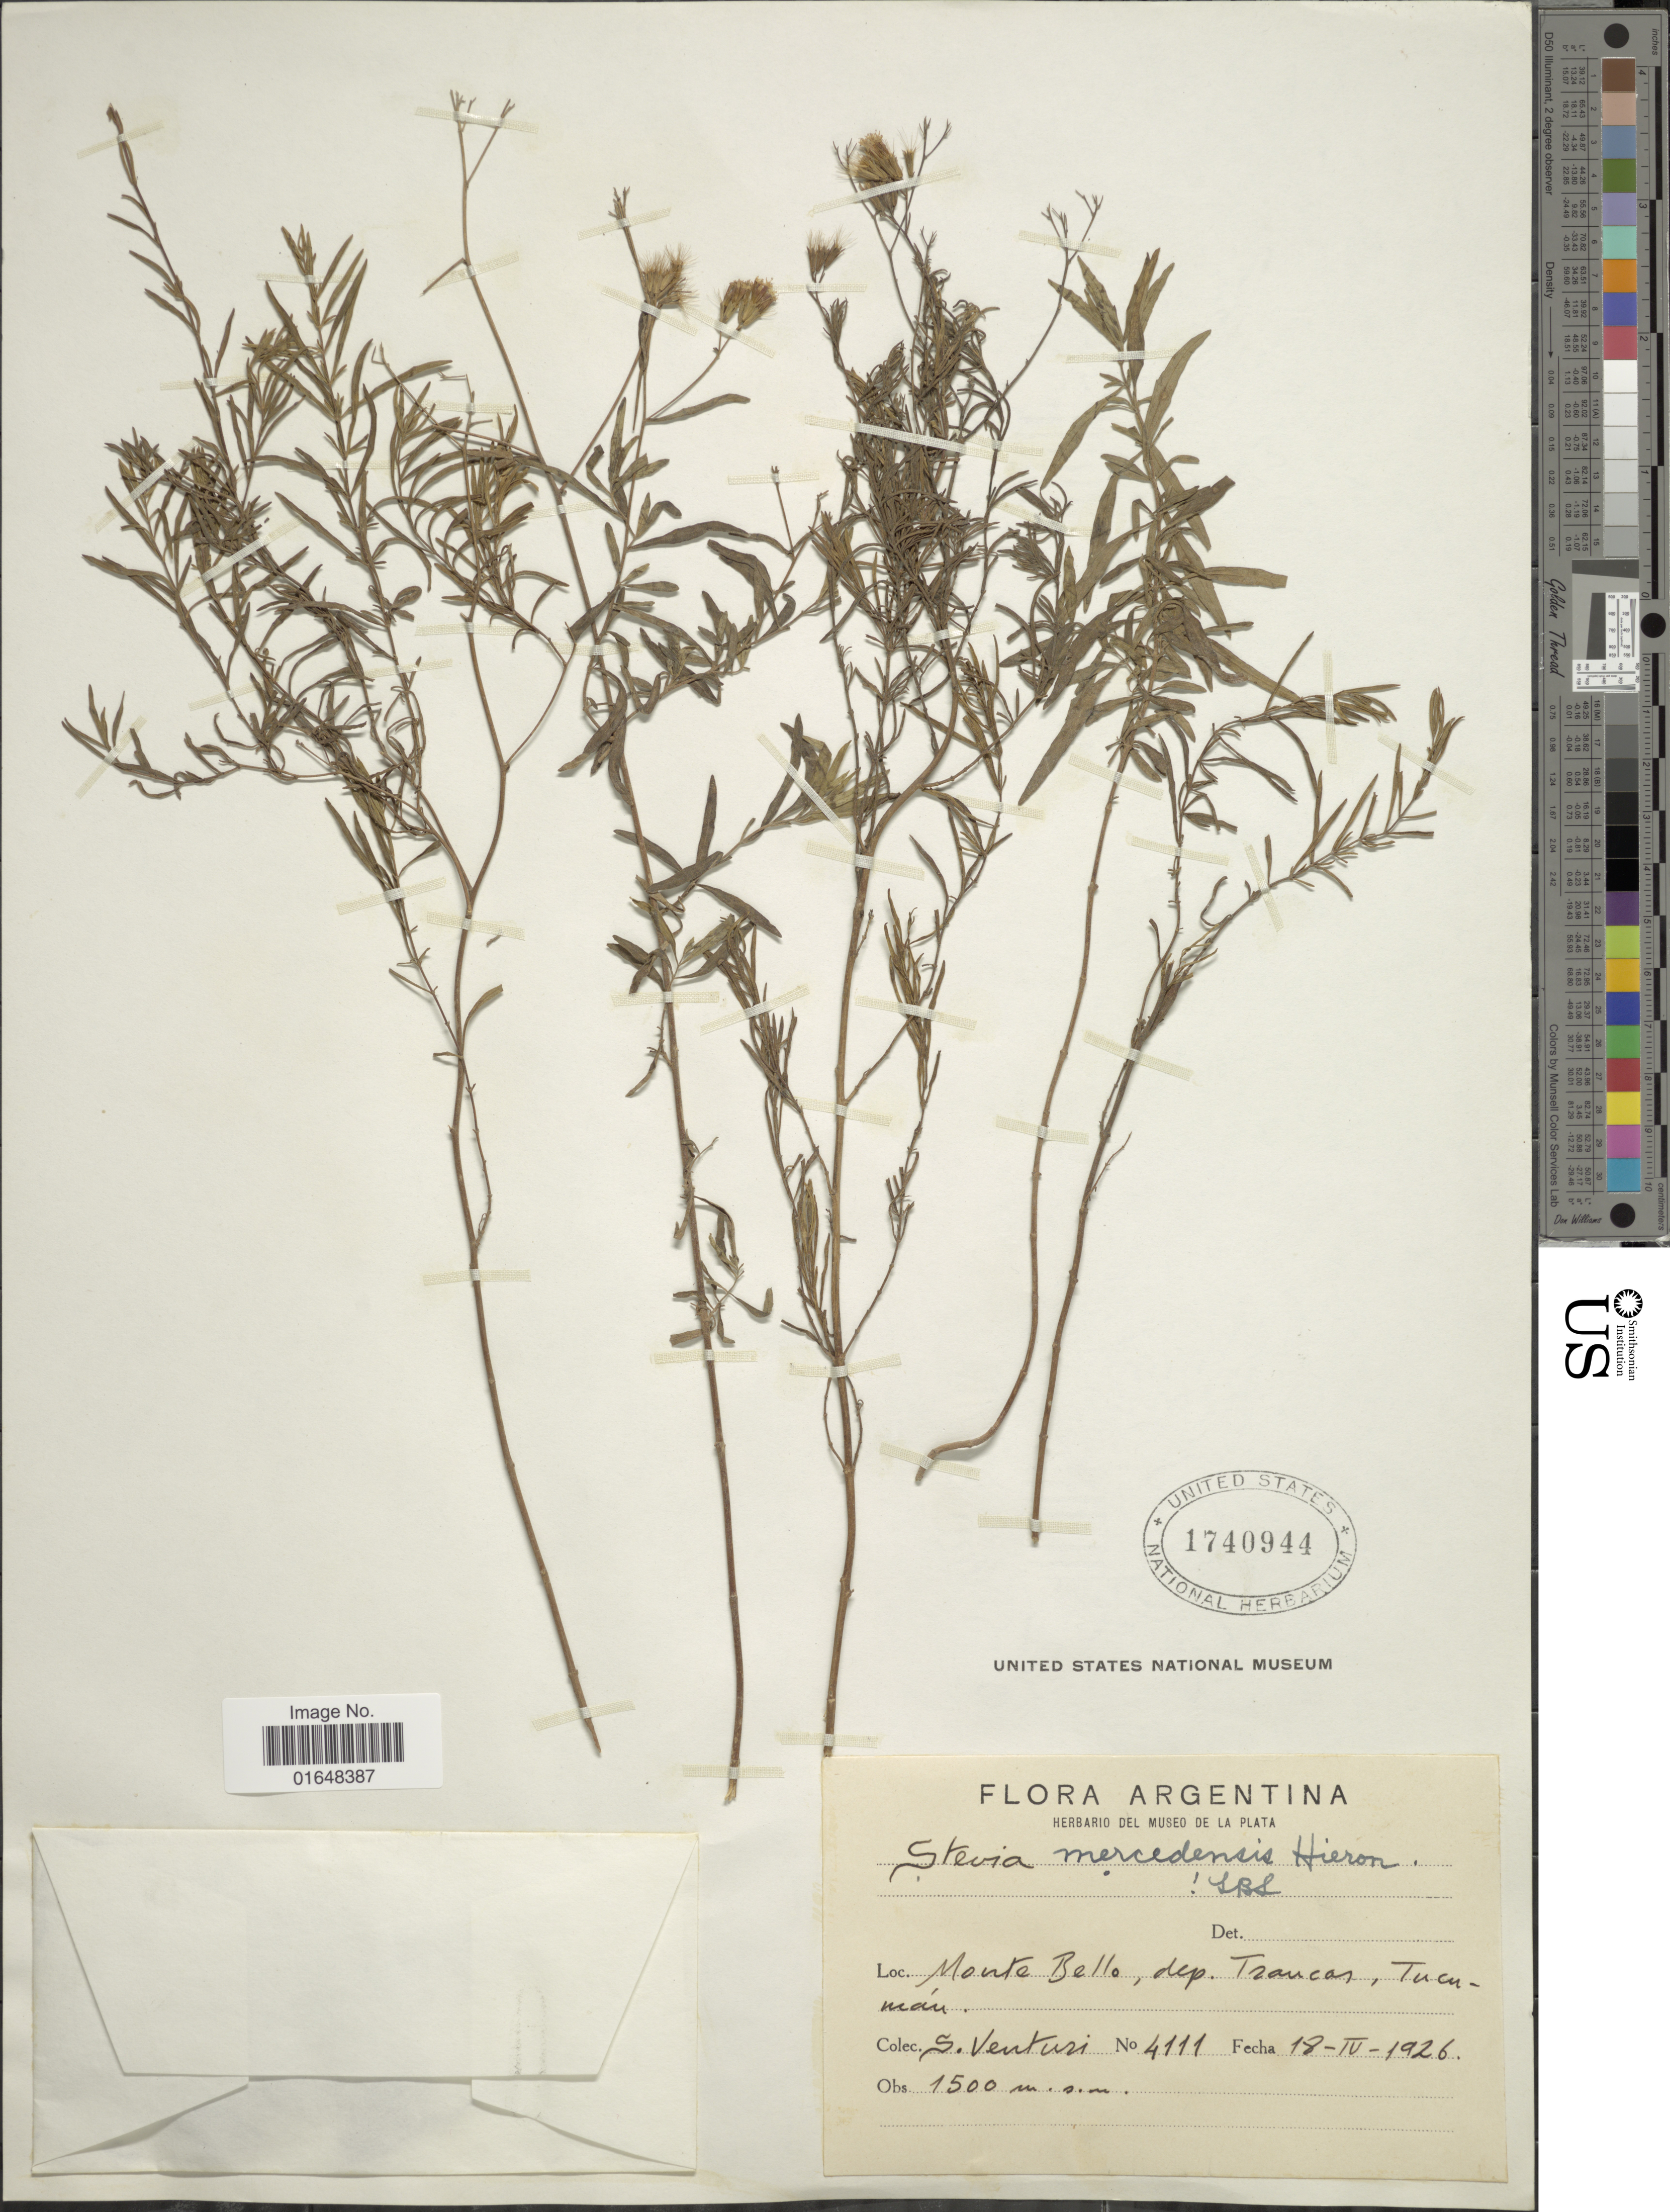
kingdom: Plantae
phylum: Tracheophyta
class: Magnoliopsida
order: Asterales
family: Asteraceae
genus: Stevia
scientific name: Stevia mercedensis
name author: Hieron.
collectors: S. Venturi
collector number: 4111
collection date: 1926-04-18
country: Argentina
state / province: Tucuman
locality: Monte Bello, dep. Traucas, Tucumán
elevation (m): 1500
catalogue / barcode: US 1740944